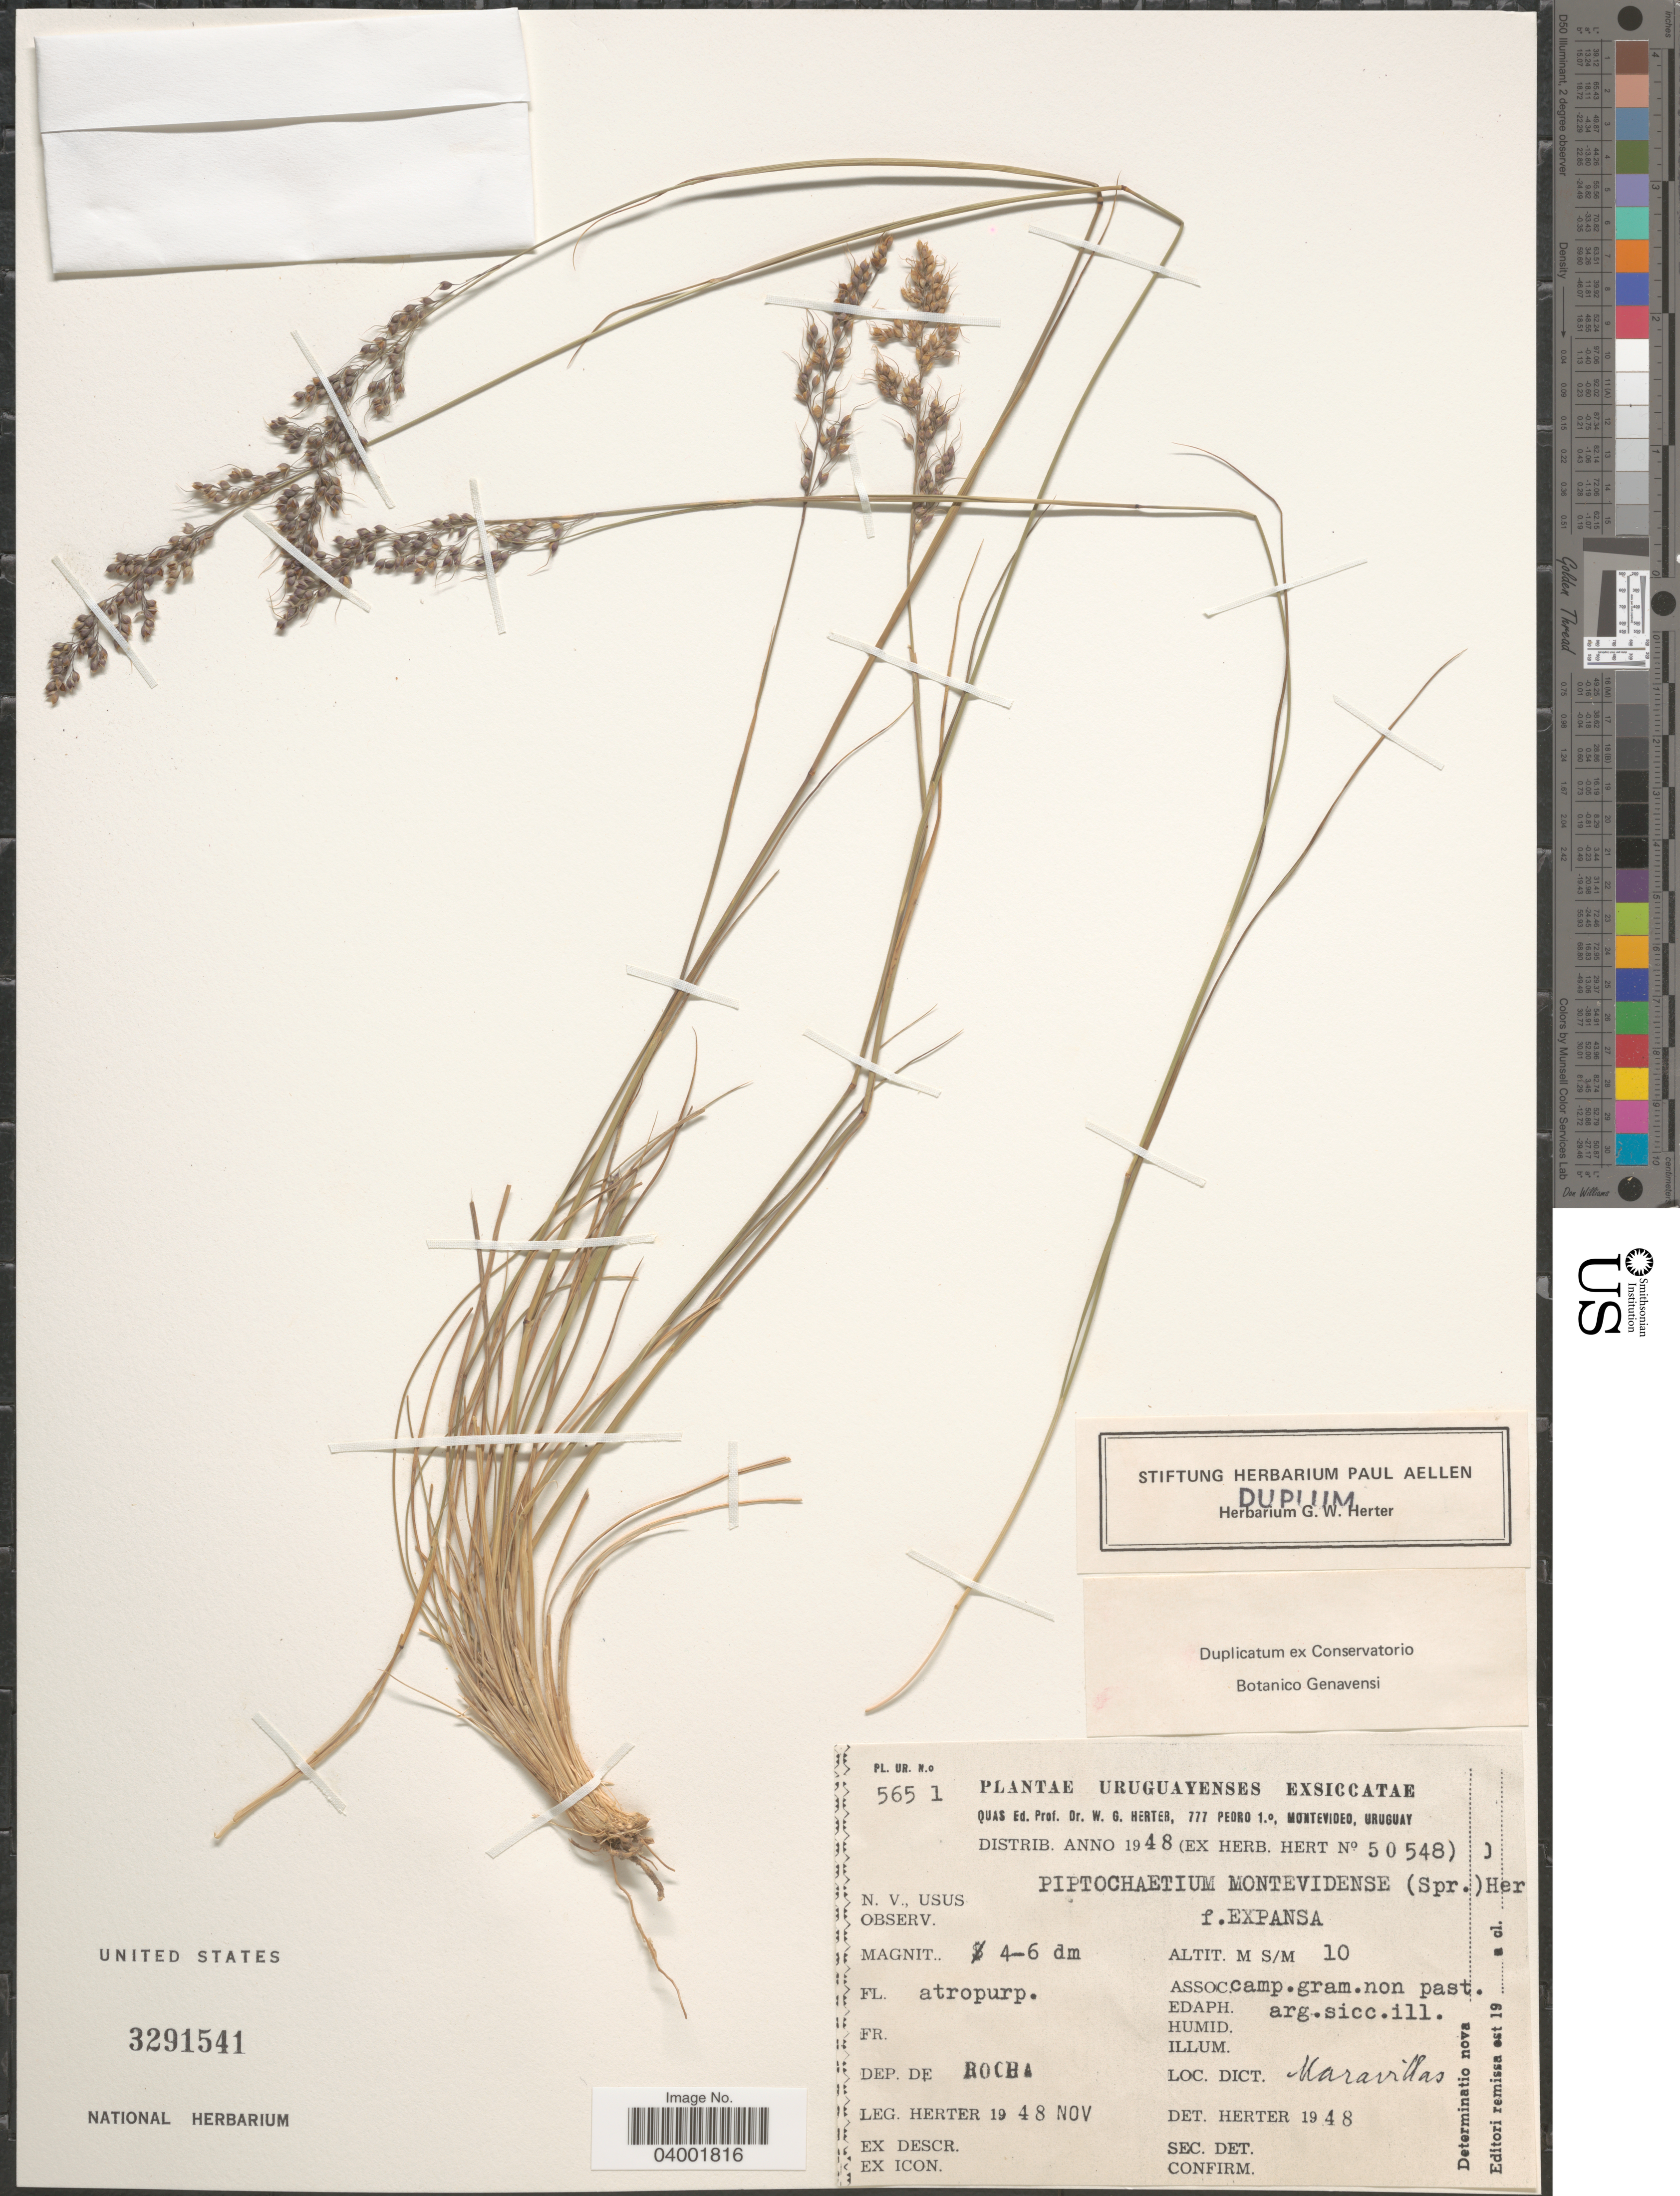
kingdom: Plantae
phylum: Tracheophyta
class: Liliopsida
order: Poales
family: Poaceae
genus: Piptochaetium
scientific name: Piptochaetium montevidense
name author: (Spreng.) Parodi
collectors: W. G. Herter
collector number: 5651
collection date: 1948-11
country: Uruguay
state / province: Rocha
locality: Dep. de Rocha. Loc. Dict. Maravillas.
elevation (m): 10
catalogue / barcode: US 3291541